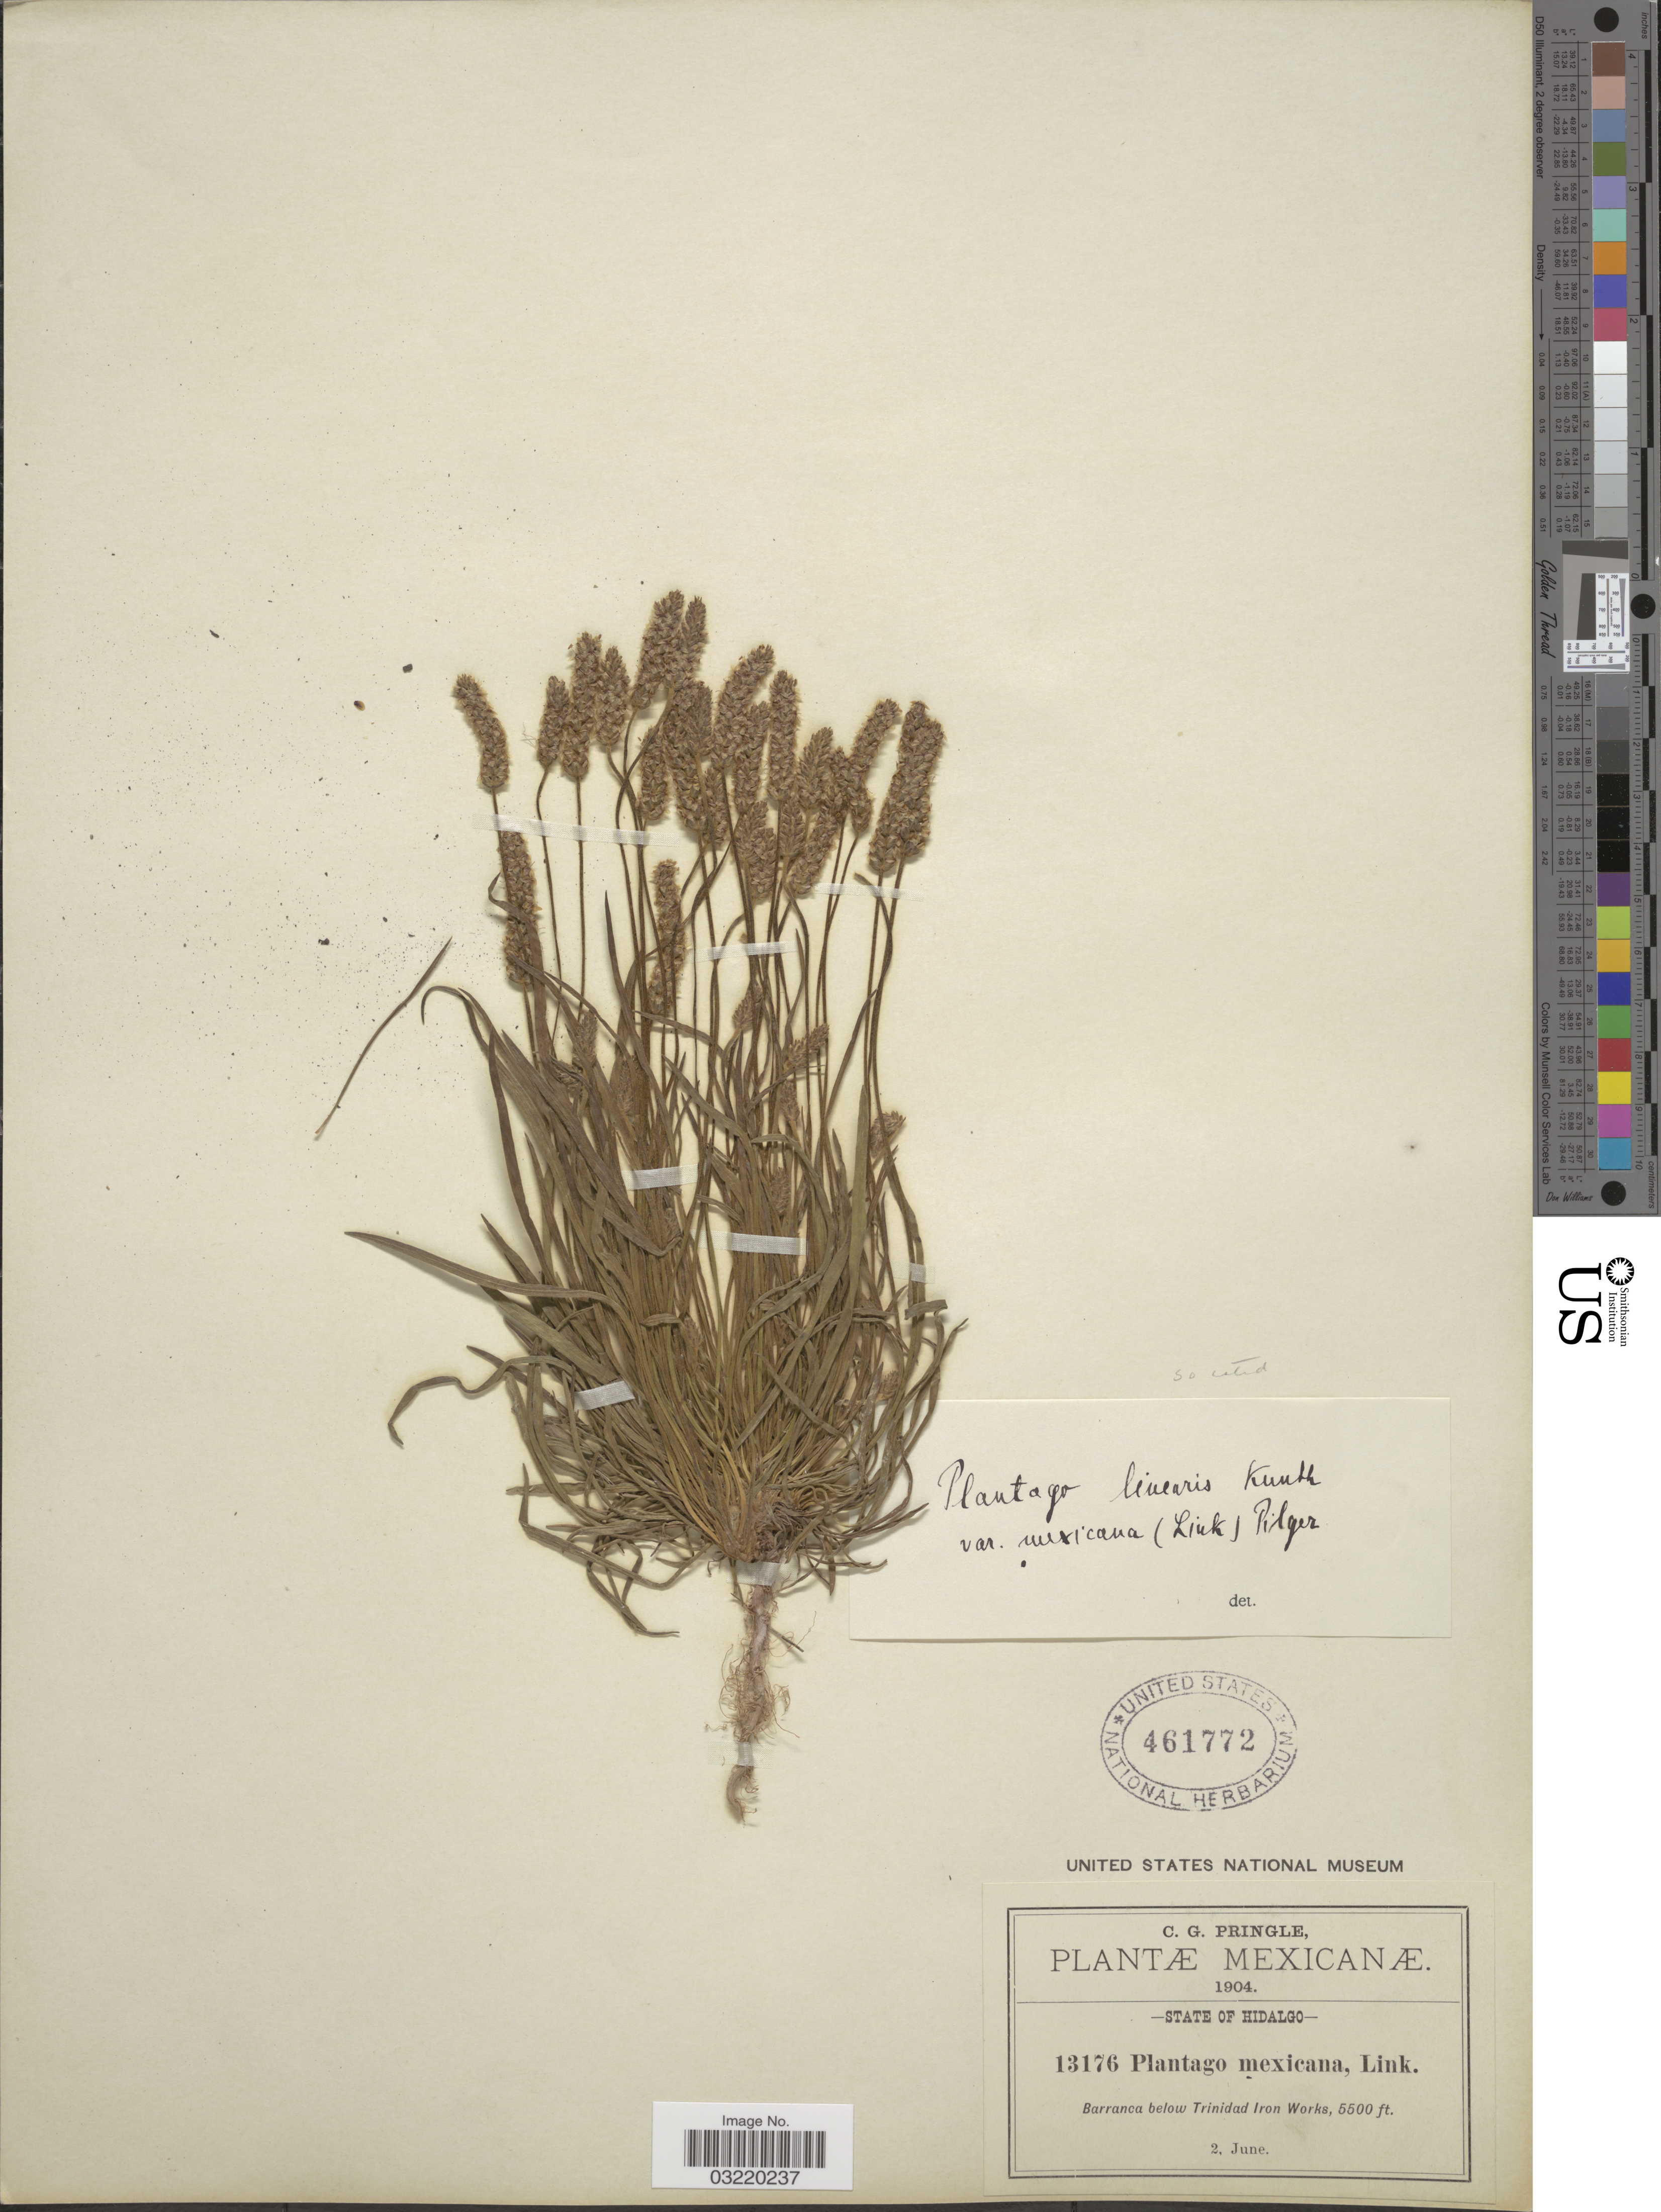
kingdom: Plantae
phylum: Tracheophyta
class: Magnoliopsida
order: Lamiales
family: Plantaginaceae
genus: Plantago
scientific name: Plantago nivea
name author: Kunth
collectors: C. G. Pringle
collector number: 13176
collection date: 1904-06-02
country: Mexico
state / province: Hidalgo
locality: Barranca below Trinidad Iron Works.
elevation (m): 1676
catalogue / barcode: US 461772